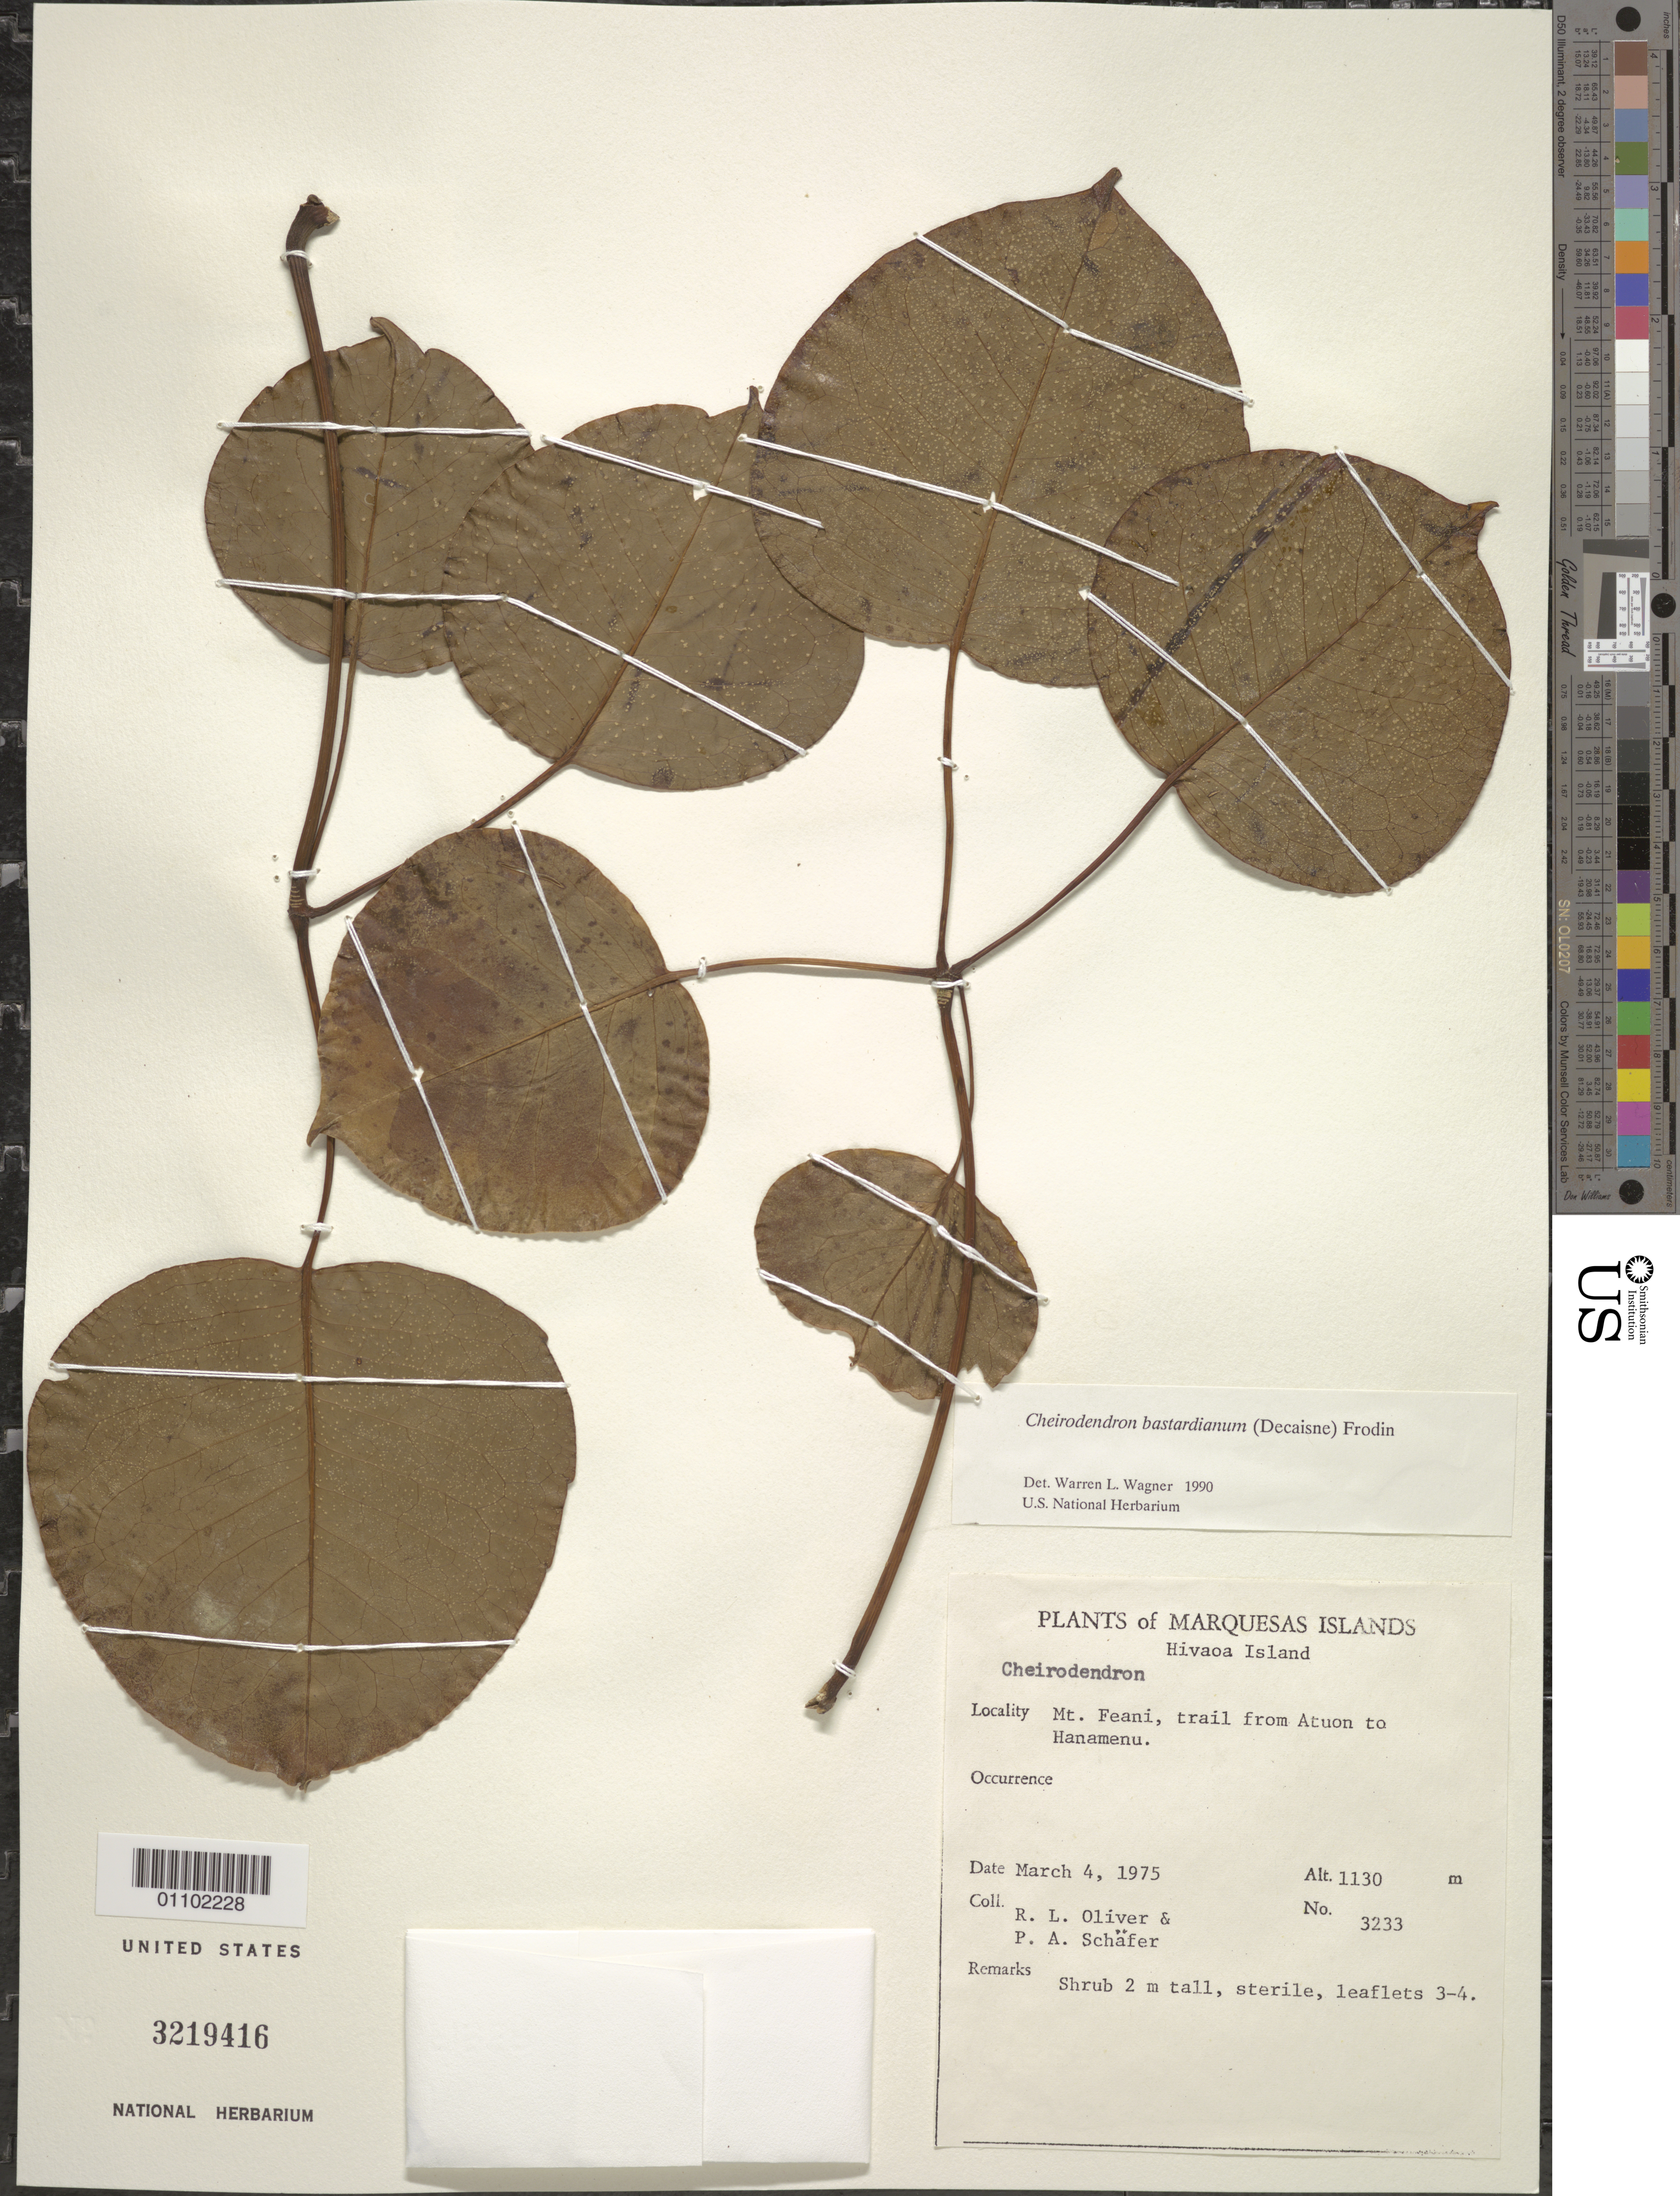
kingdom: Plantae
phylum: Tracheophyta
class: Magnoliopsida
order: Apiales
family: Araliaceae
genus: Cheirodendron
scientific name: Cheirodendron bastardianum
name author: (Decne.) Frodin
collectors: R. L. Oliver & P. A. Schäfer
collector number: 3233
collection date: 1975-03-04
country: French Polynesia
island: Hiva Oa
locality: Mt. Feani, trail from Atuona to Hanamenu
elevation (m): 1130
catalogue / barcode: US 3219416